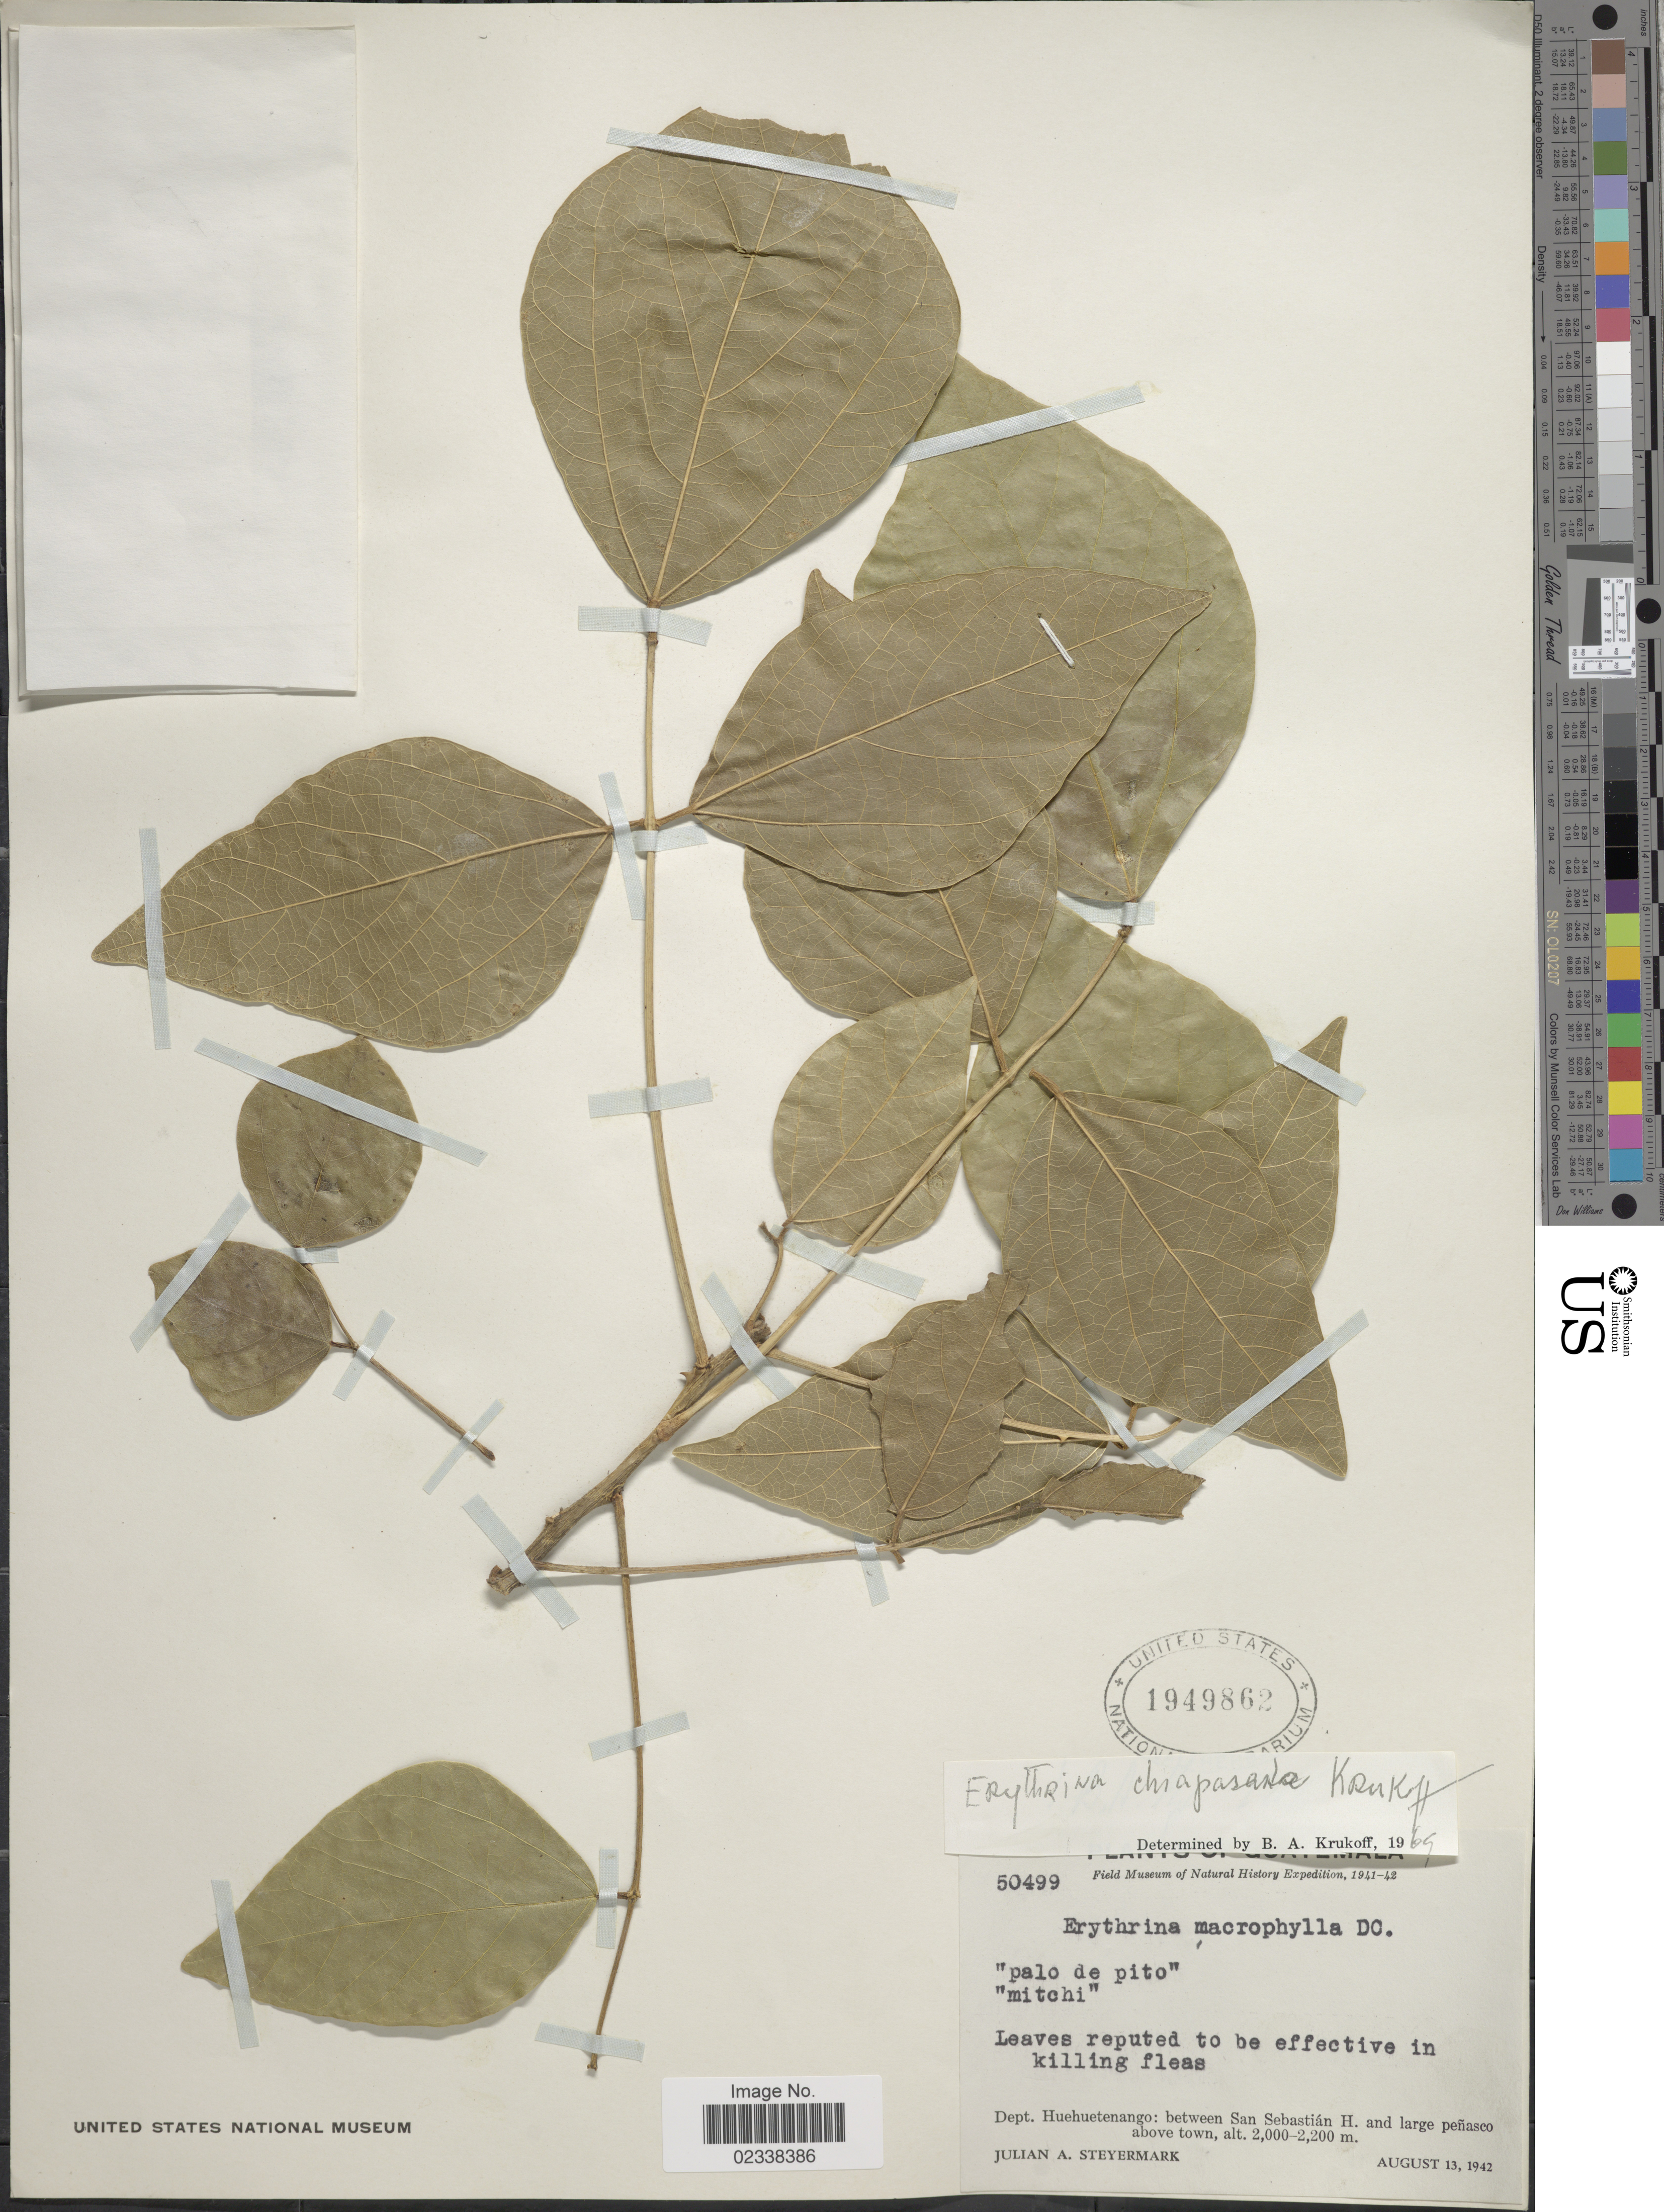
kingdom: Plantae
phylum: Tracheophyta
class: Magnoliopsida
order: Fabales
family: Fabaceae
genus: Erythrina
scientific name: Erythrina chiapasana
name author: Krukoff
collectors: J. Steyermark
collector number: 50499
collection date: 1942-08-13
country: Guatemala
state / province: Huehuetenango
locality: between San Sebestian H. and large penasco above town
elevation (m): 2000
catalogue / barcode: US 1949862